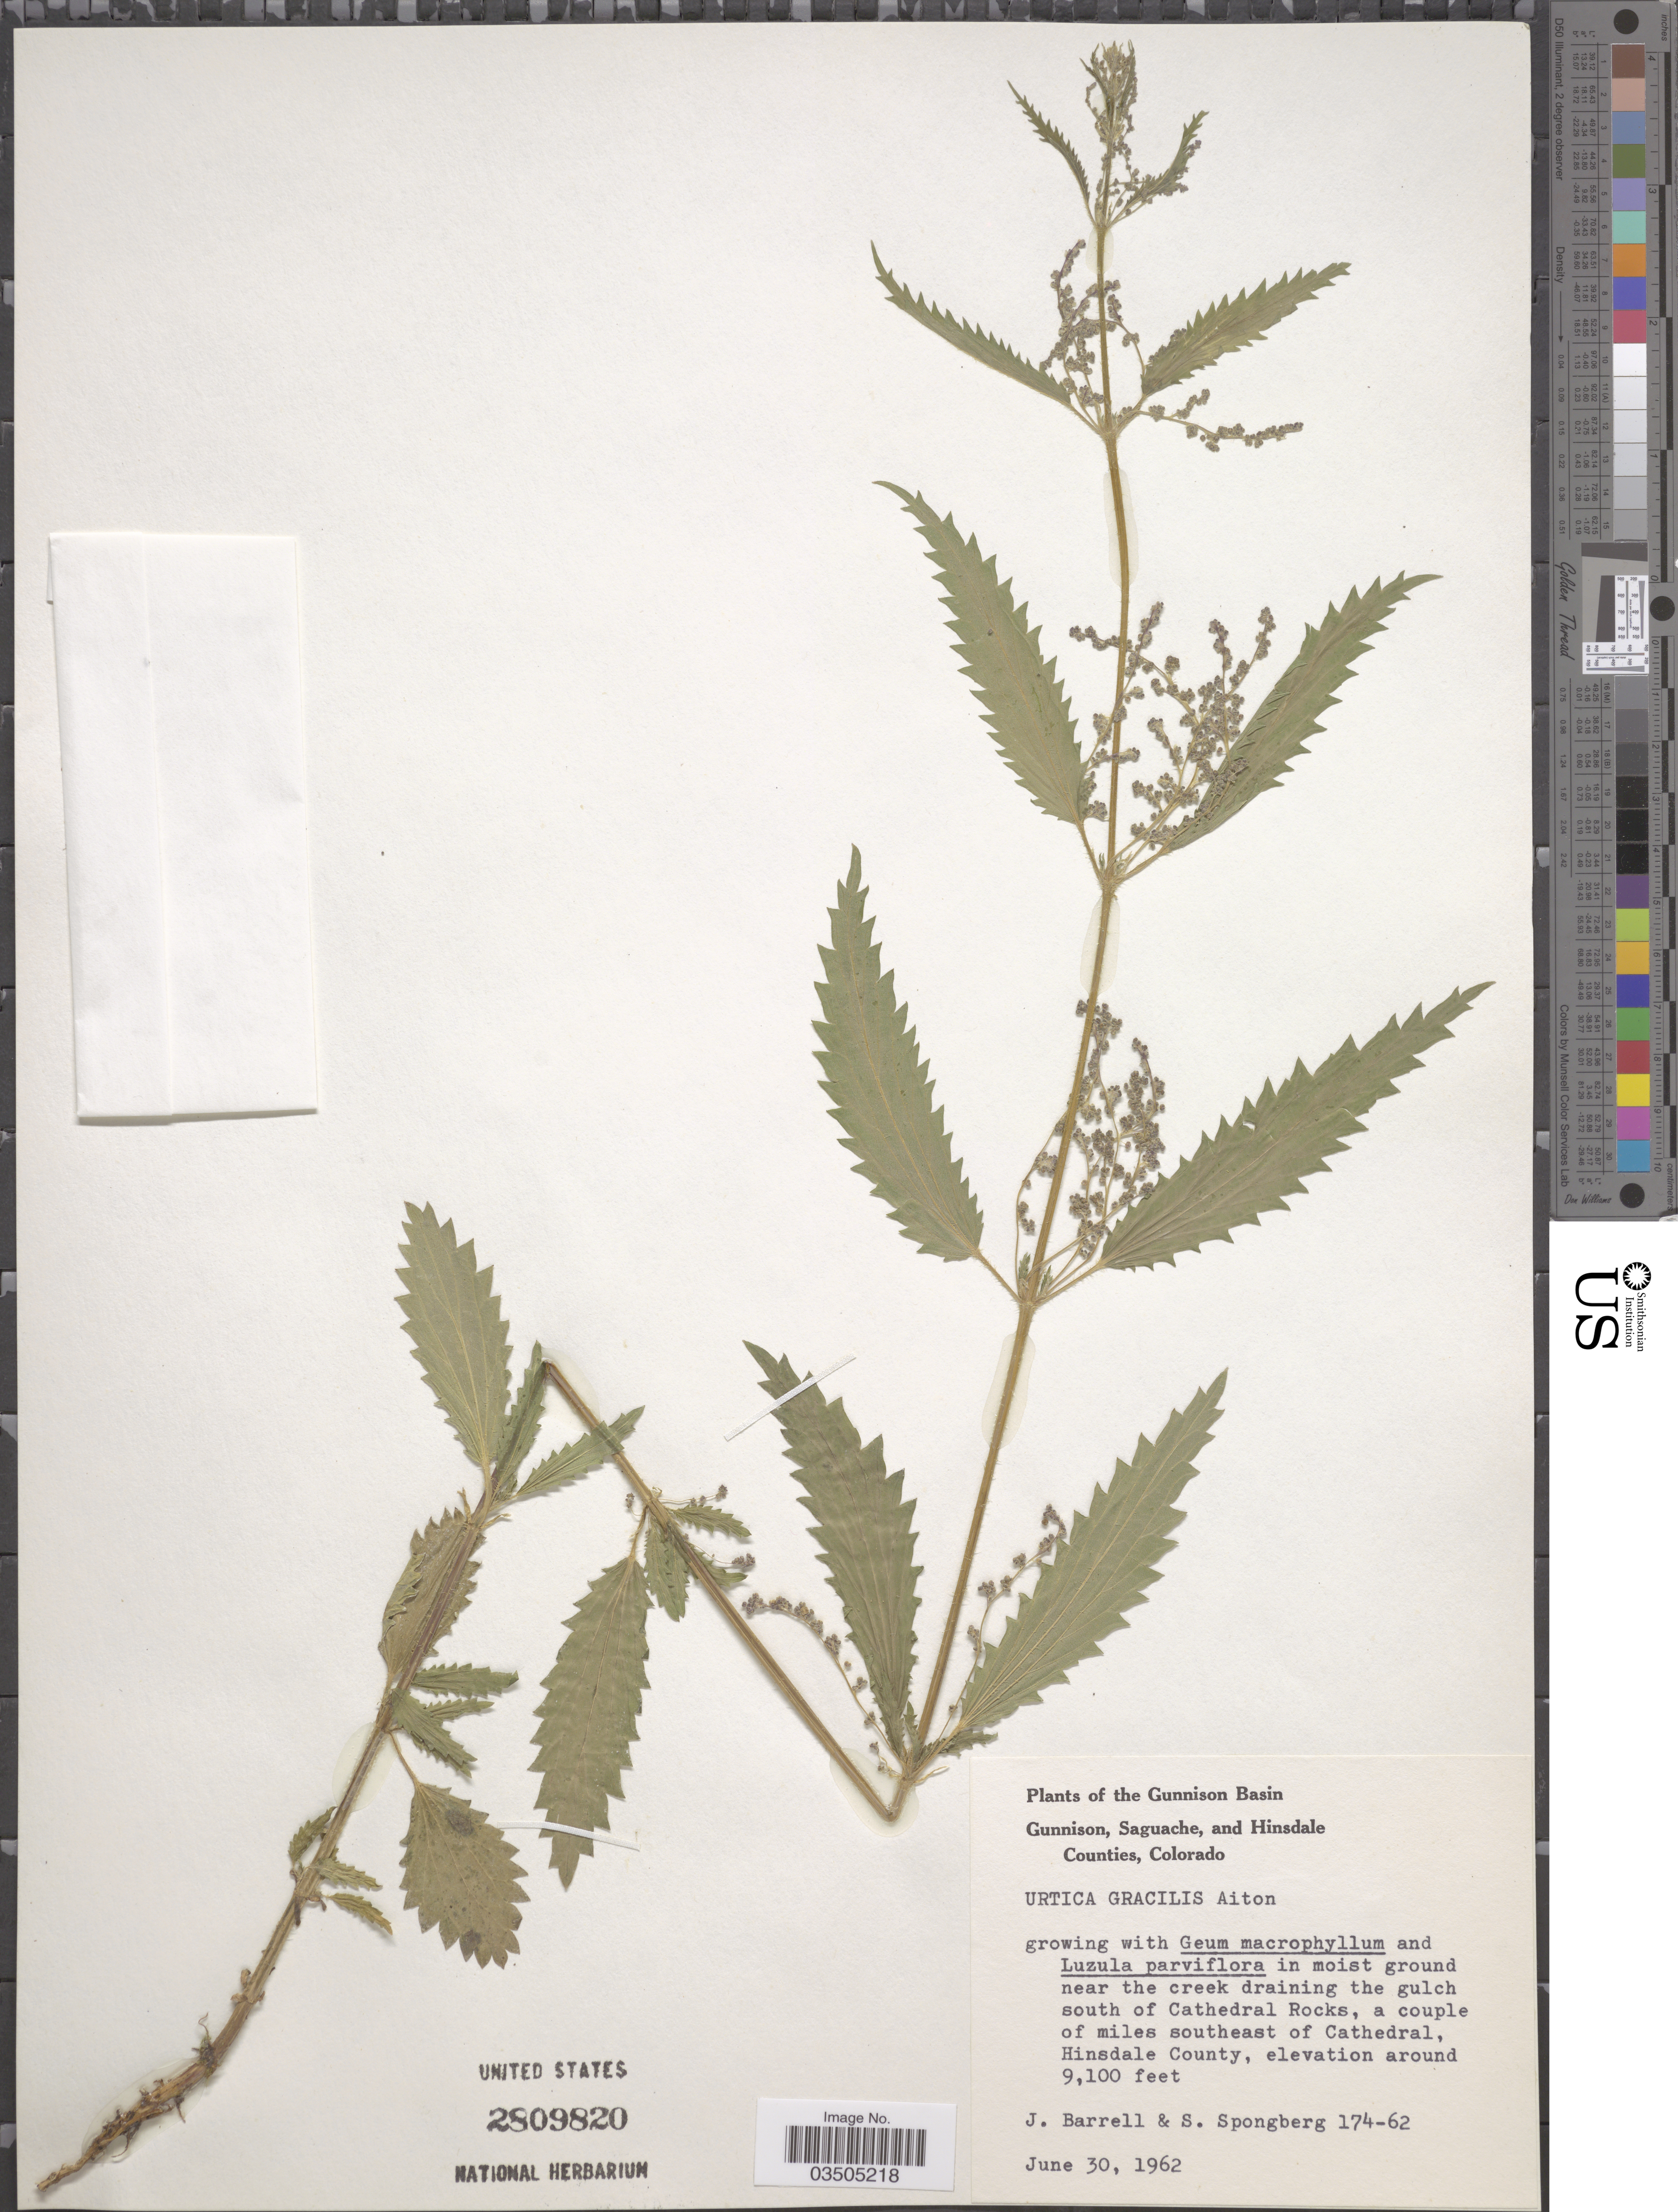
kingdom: Plantae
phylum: Tracheophyta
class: Magnoliopsida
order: Rosales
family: Urticaceae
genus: Urtica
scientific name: Urtica dioica subsp. gracilis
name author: L.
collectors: J. Barrell & S. A.Spongberg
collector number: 174-62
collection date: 1962-06-30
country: United States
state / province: Colorado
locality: The Gunnison Basin. South of Cathedral Rocks, a couple of miles southeast of Cathedral, Hinsdale County.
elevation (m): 2774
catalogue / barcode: US 2809820